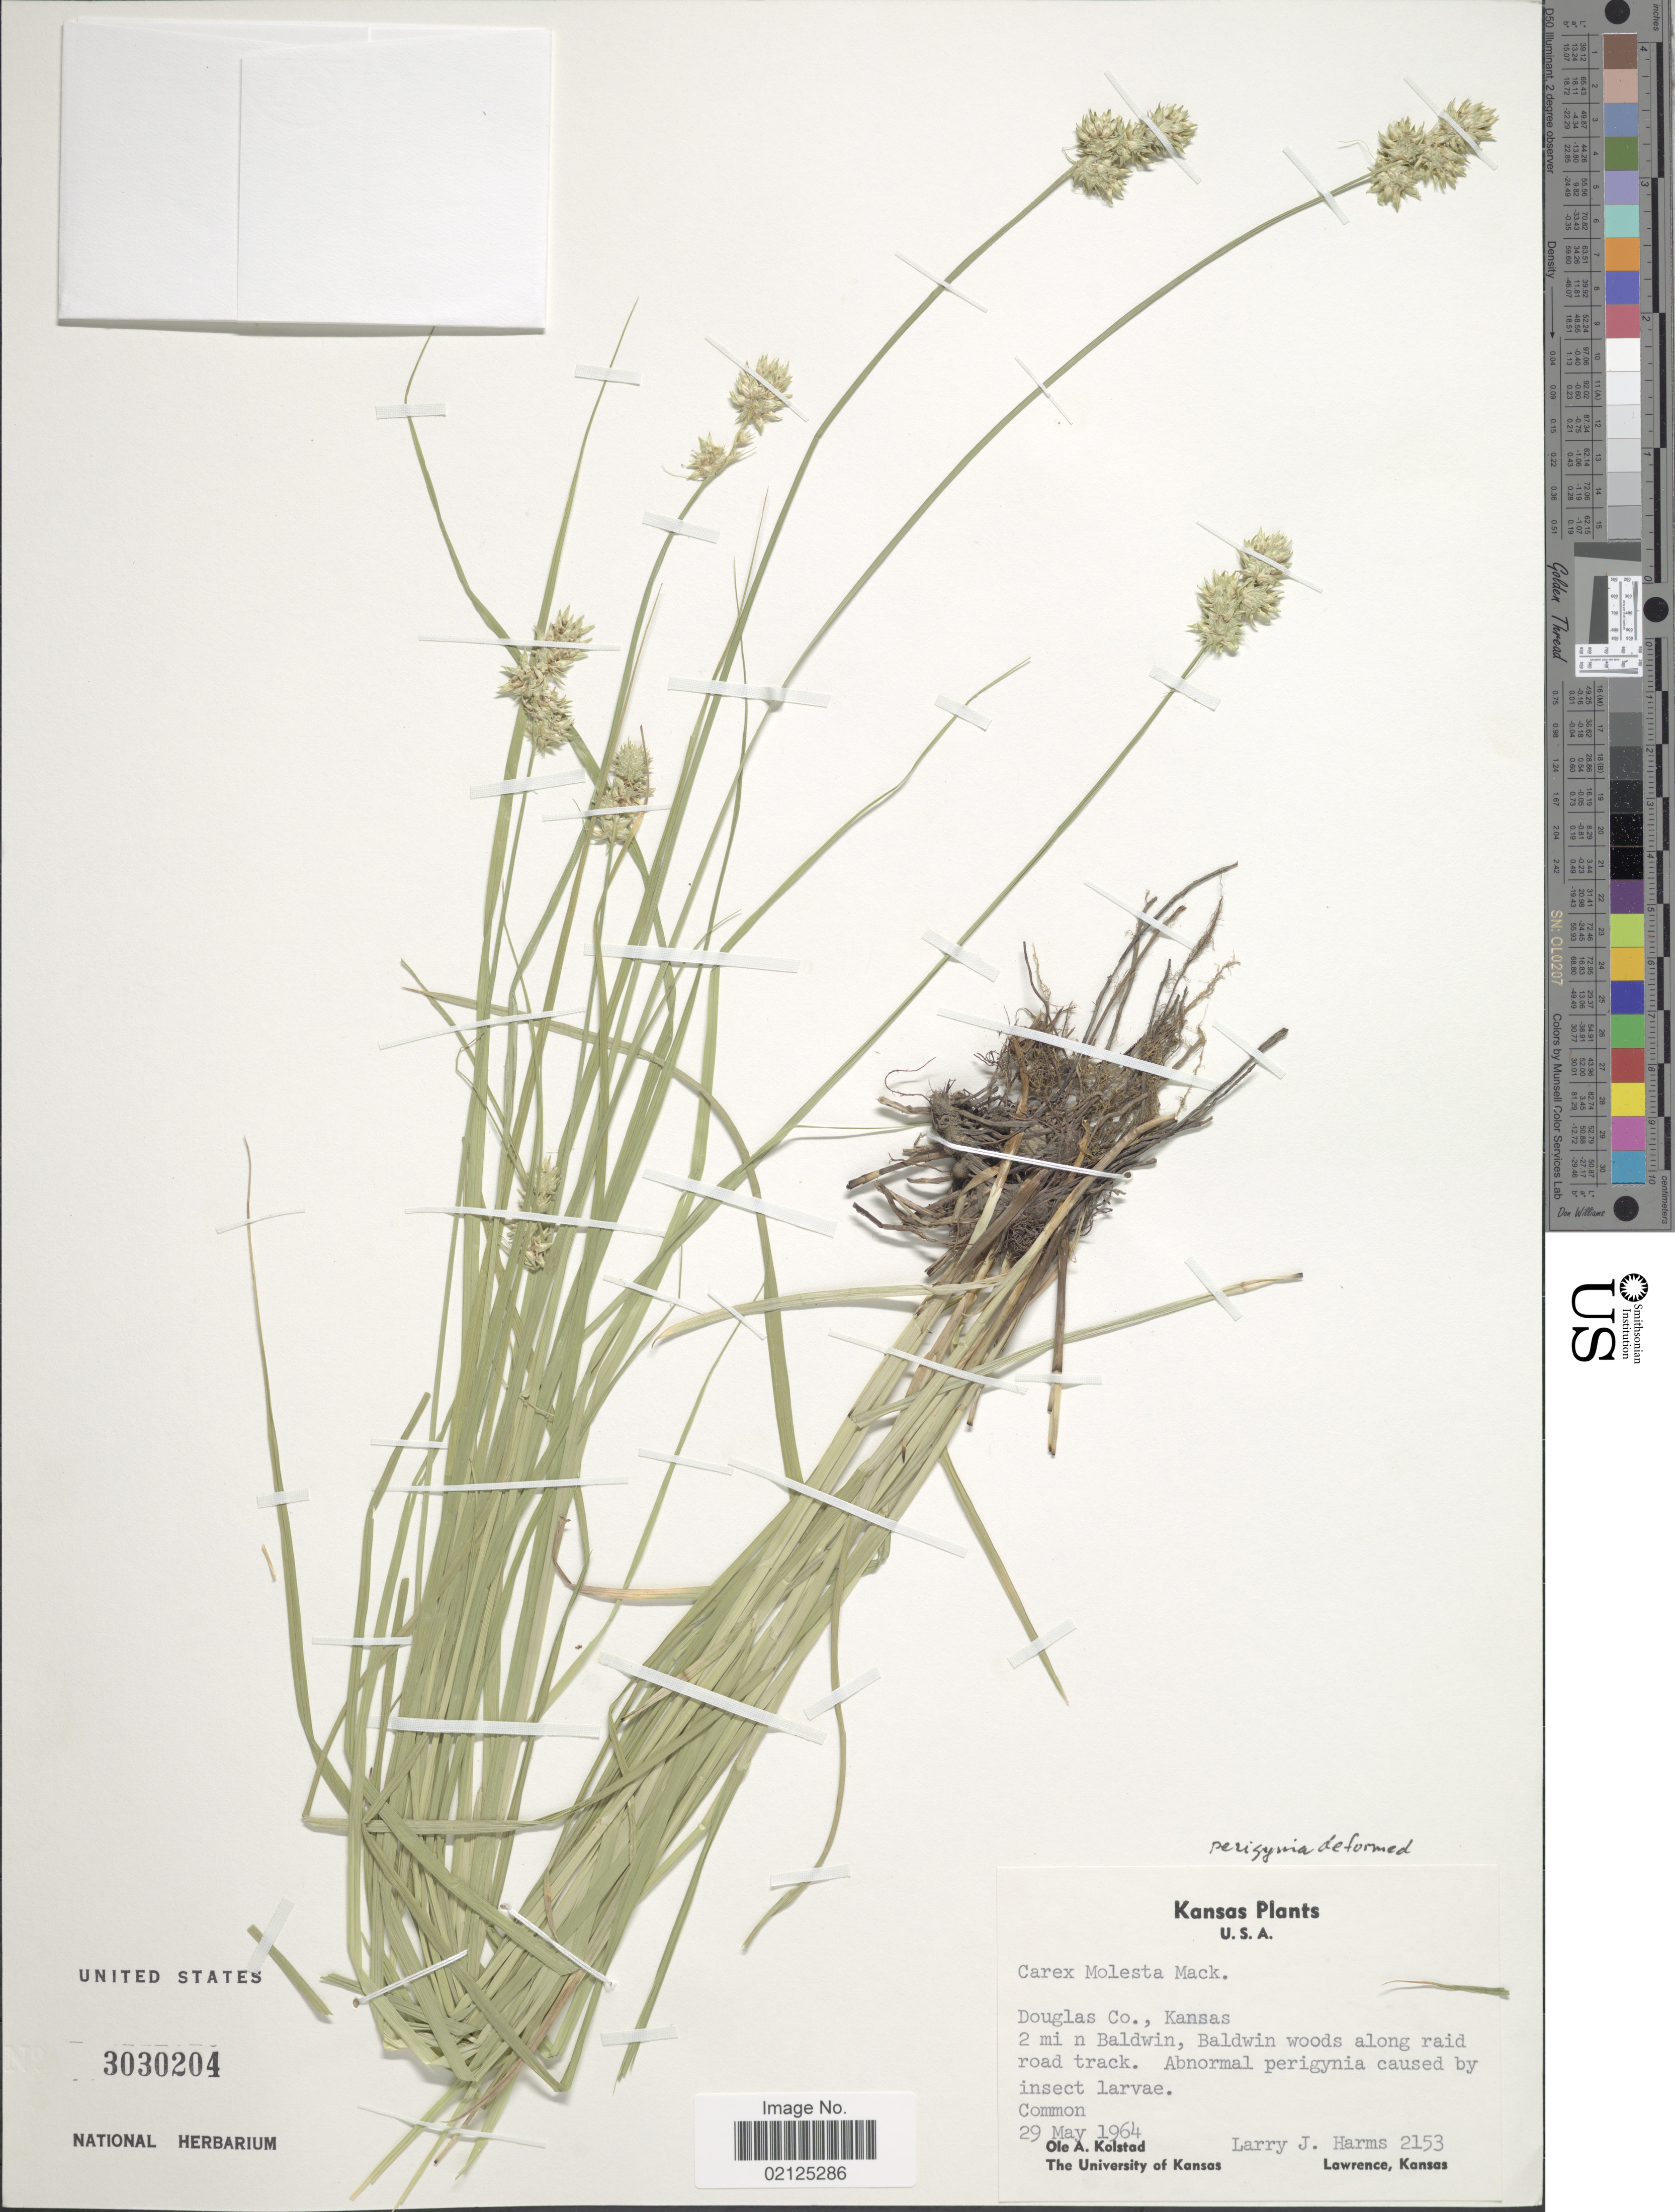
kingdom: Plantae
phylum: Tracheophyta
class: Liliopsida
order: Poales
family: Cyperaceae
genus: Carex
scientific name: Carex molesta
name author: Mack.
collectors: O. Kolstad & L. Harms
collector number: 2153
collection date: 1964-05-29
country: United States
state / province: Kansas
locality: Douglas Co., 2 mi n Baldwin, Baldwin woods along raid road track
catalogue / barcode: US 3030204